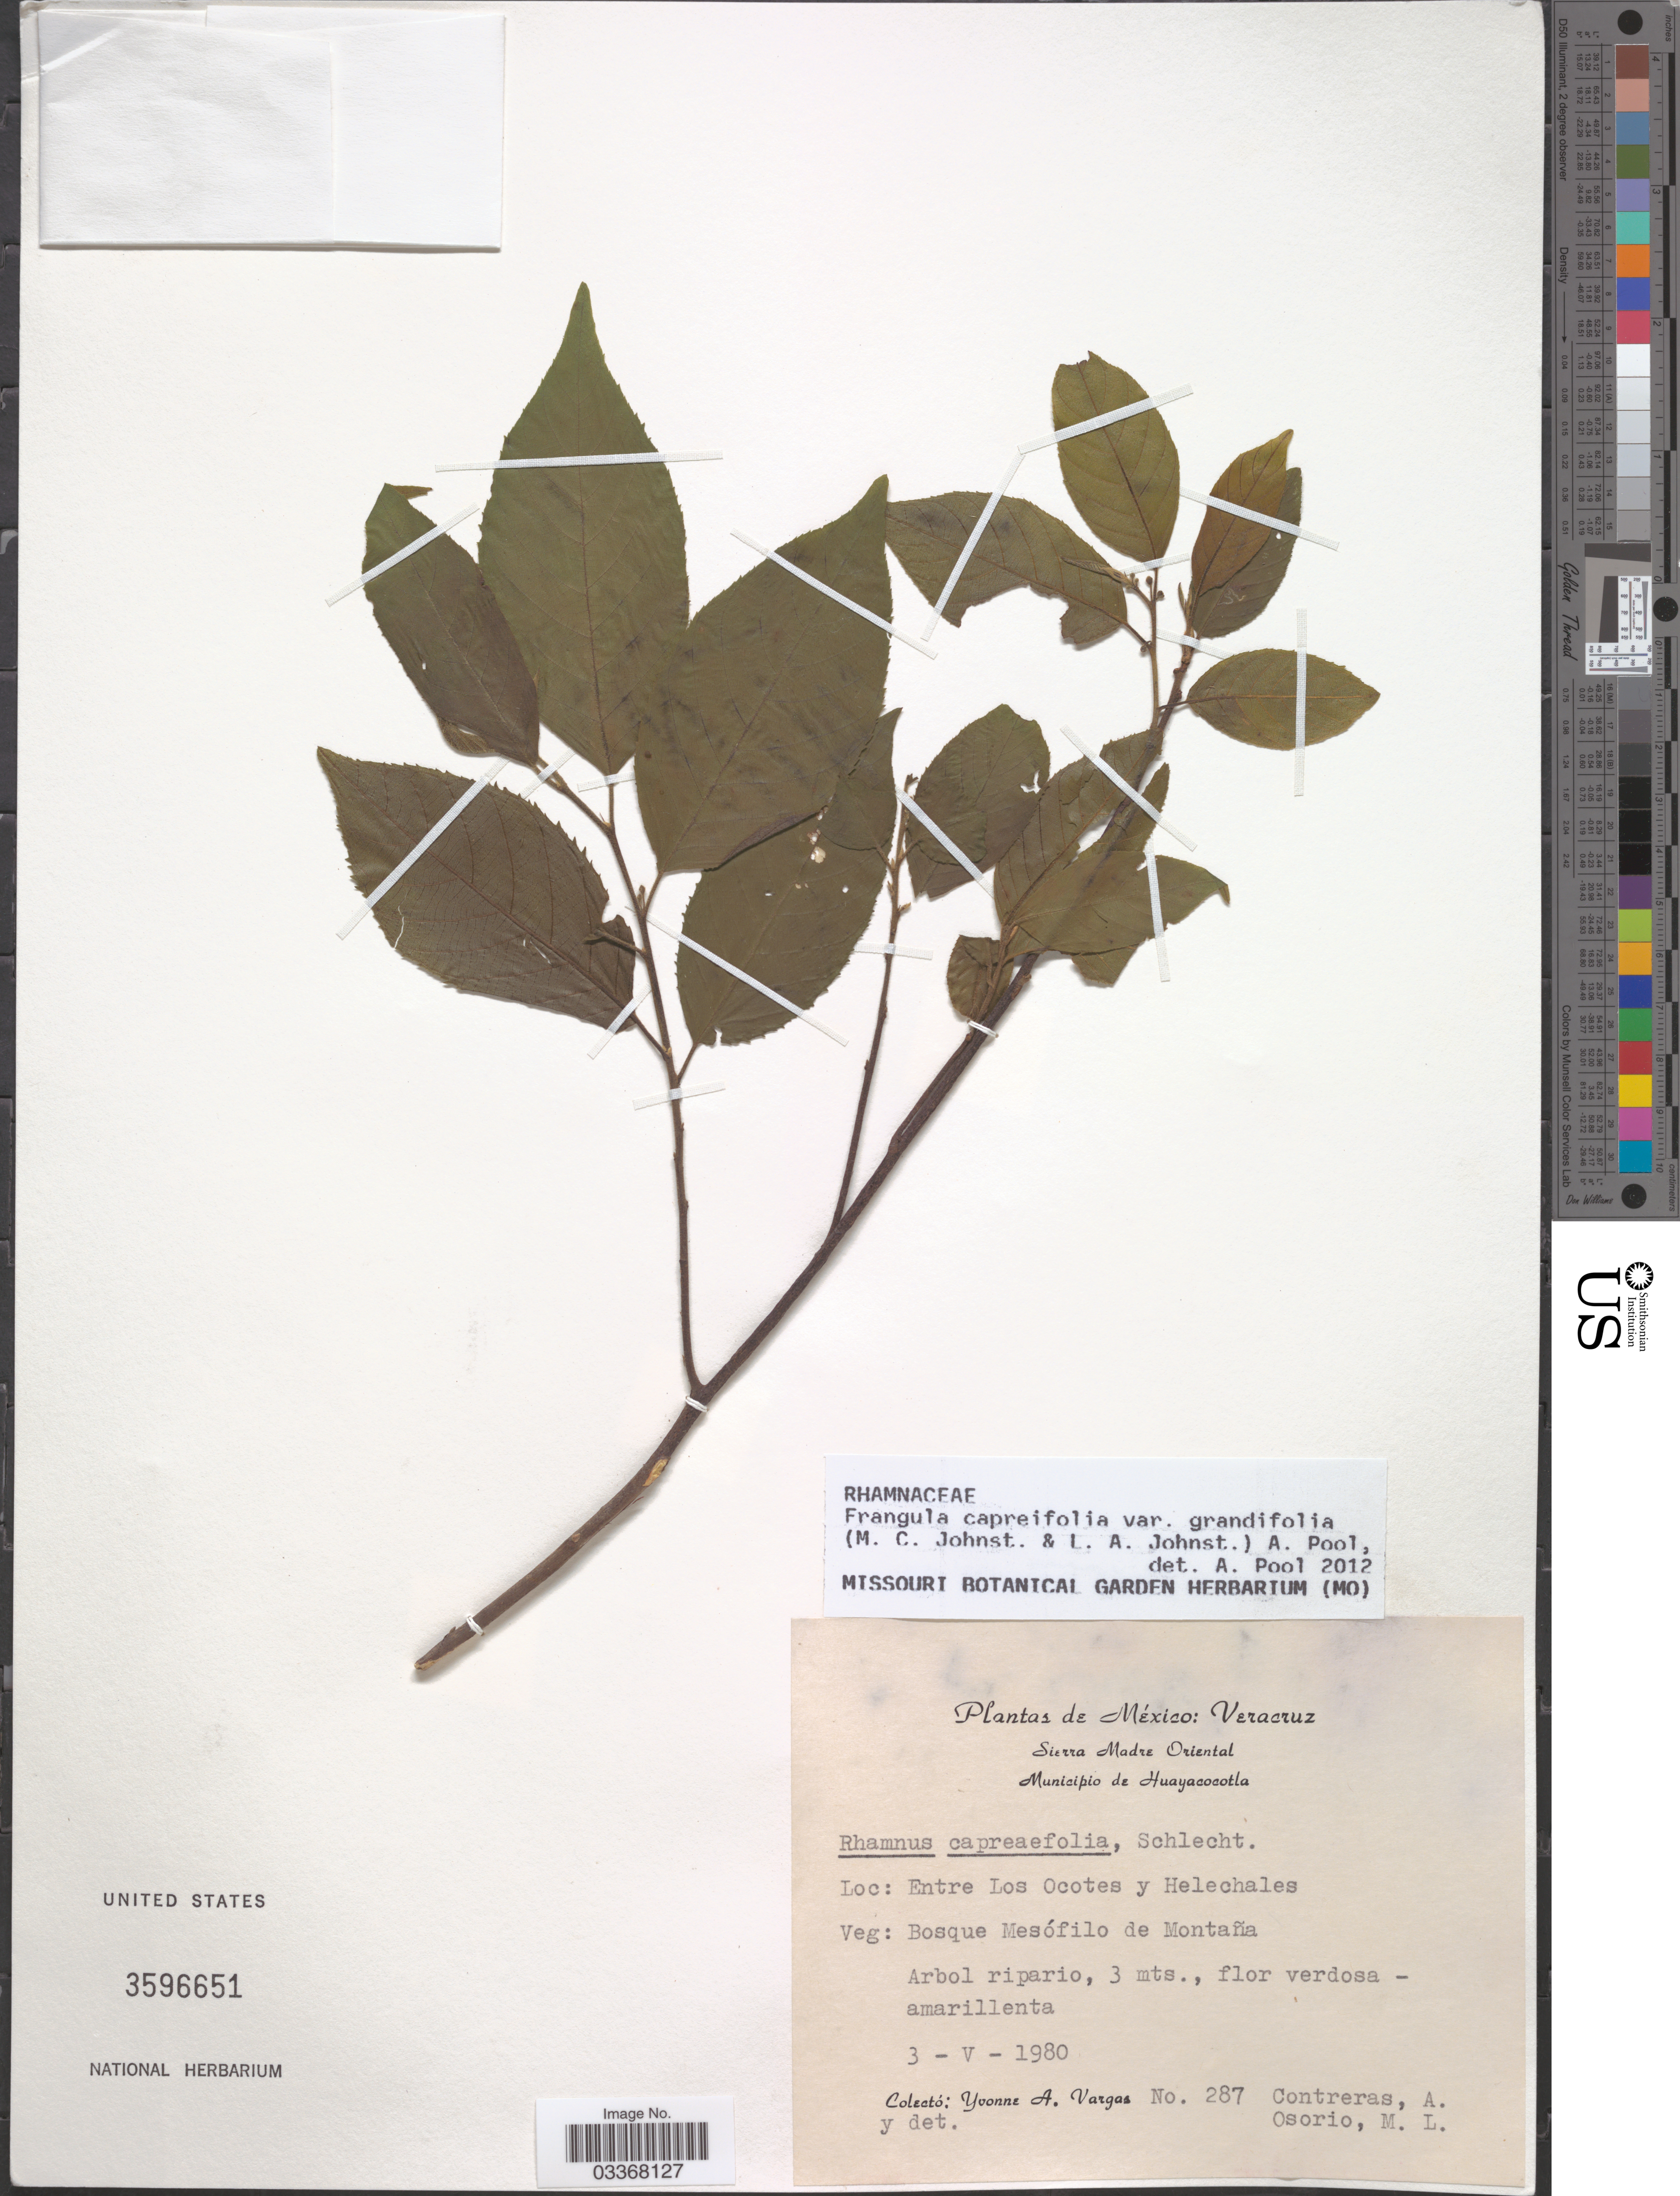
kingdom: Plantae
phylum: Tracheophyta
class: Magnoliopsida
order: Rosales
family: Rhamnaceae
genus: Frangula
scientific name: Frangula capreifolia var. grandifolia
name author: (M.C. Johnst. & L.A. Johnst.) A. Pool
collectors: Y. Vargas, A. Contreras & M. Osorio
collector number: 287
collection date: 1980-05-03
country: Mexico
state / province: Veracruz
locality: Veracruz, Sierra Madre Oriental, Municipio de Huayacocotla, Entre Los Ocotes y Helechales.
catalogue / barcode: US 3596651